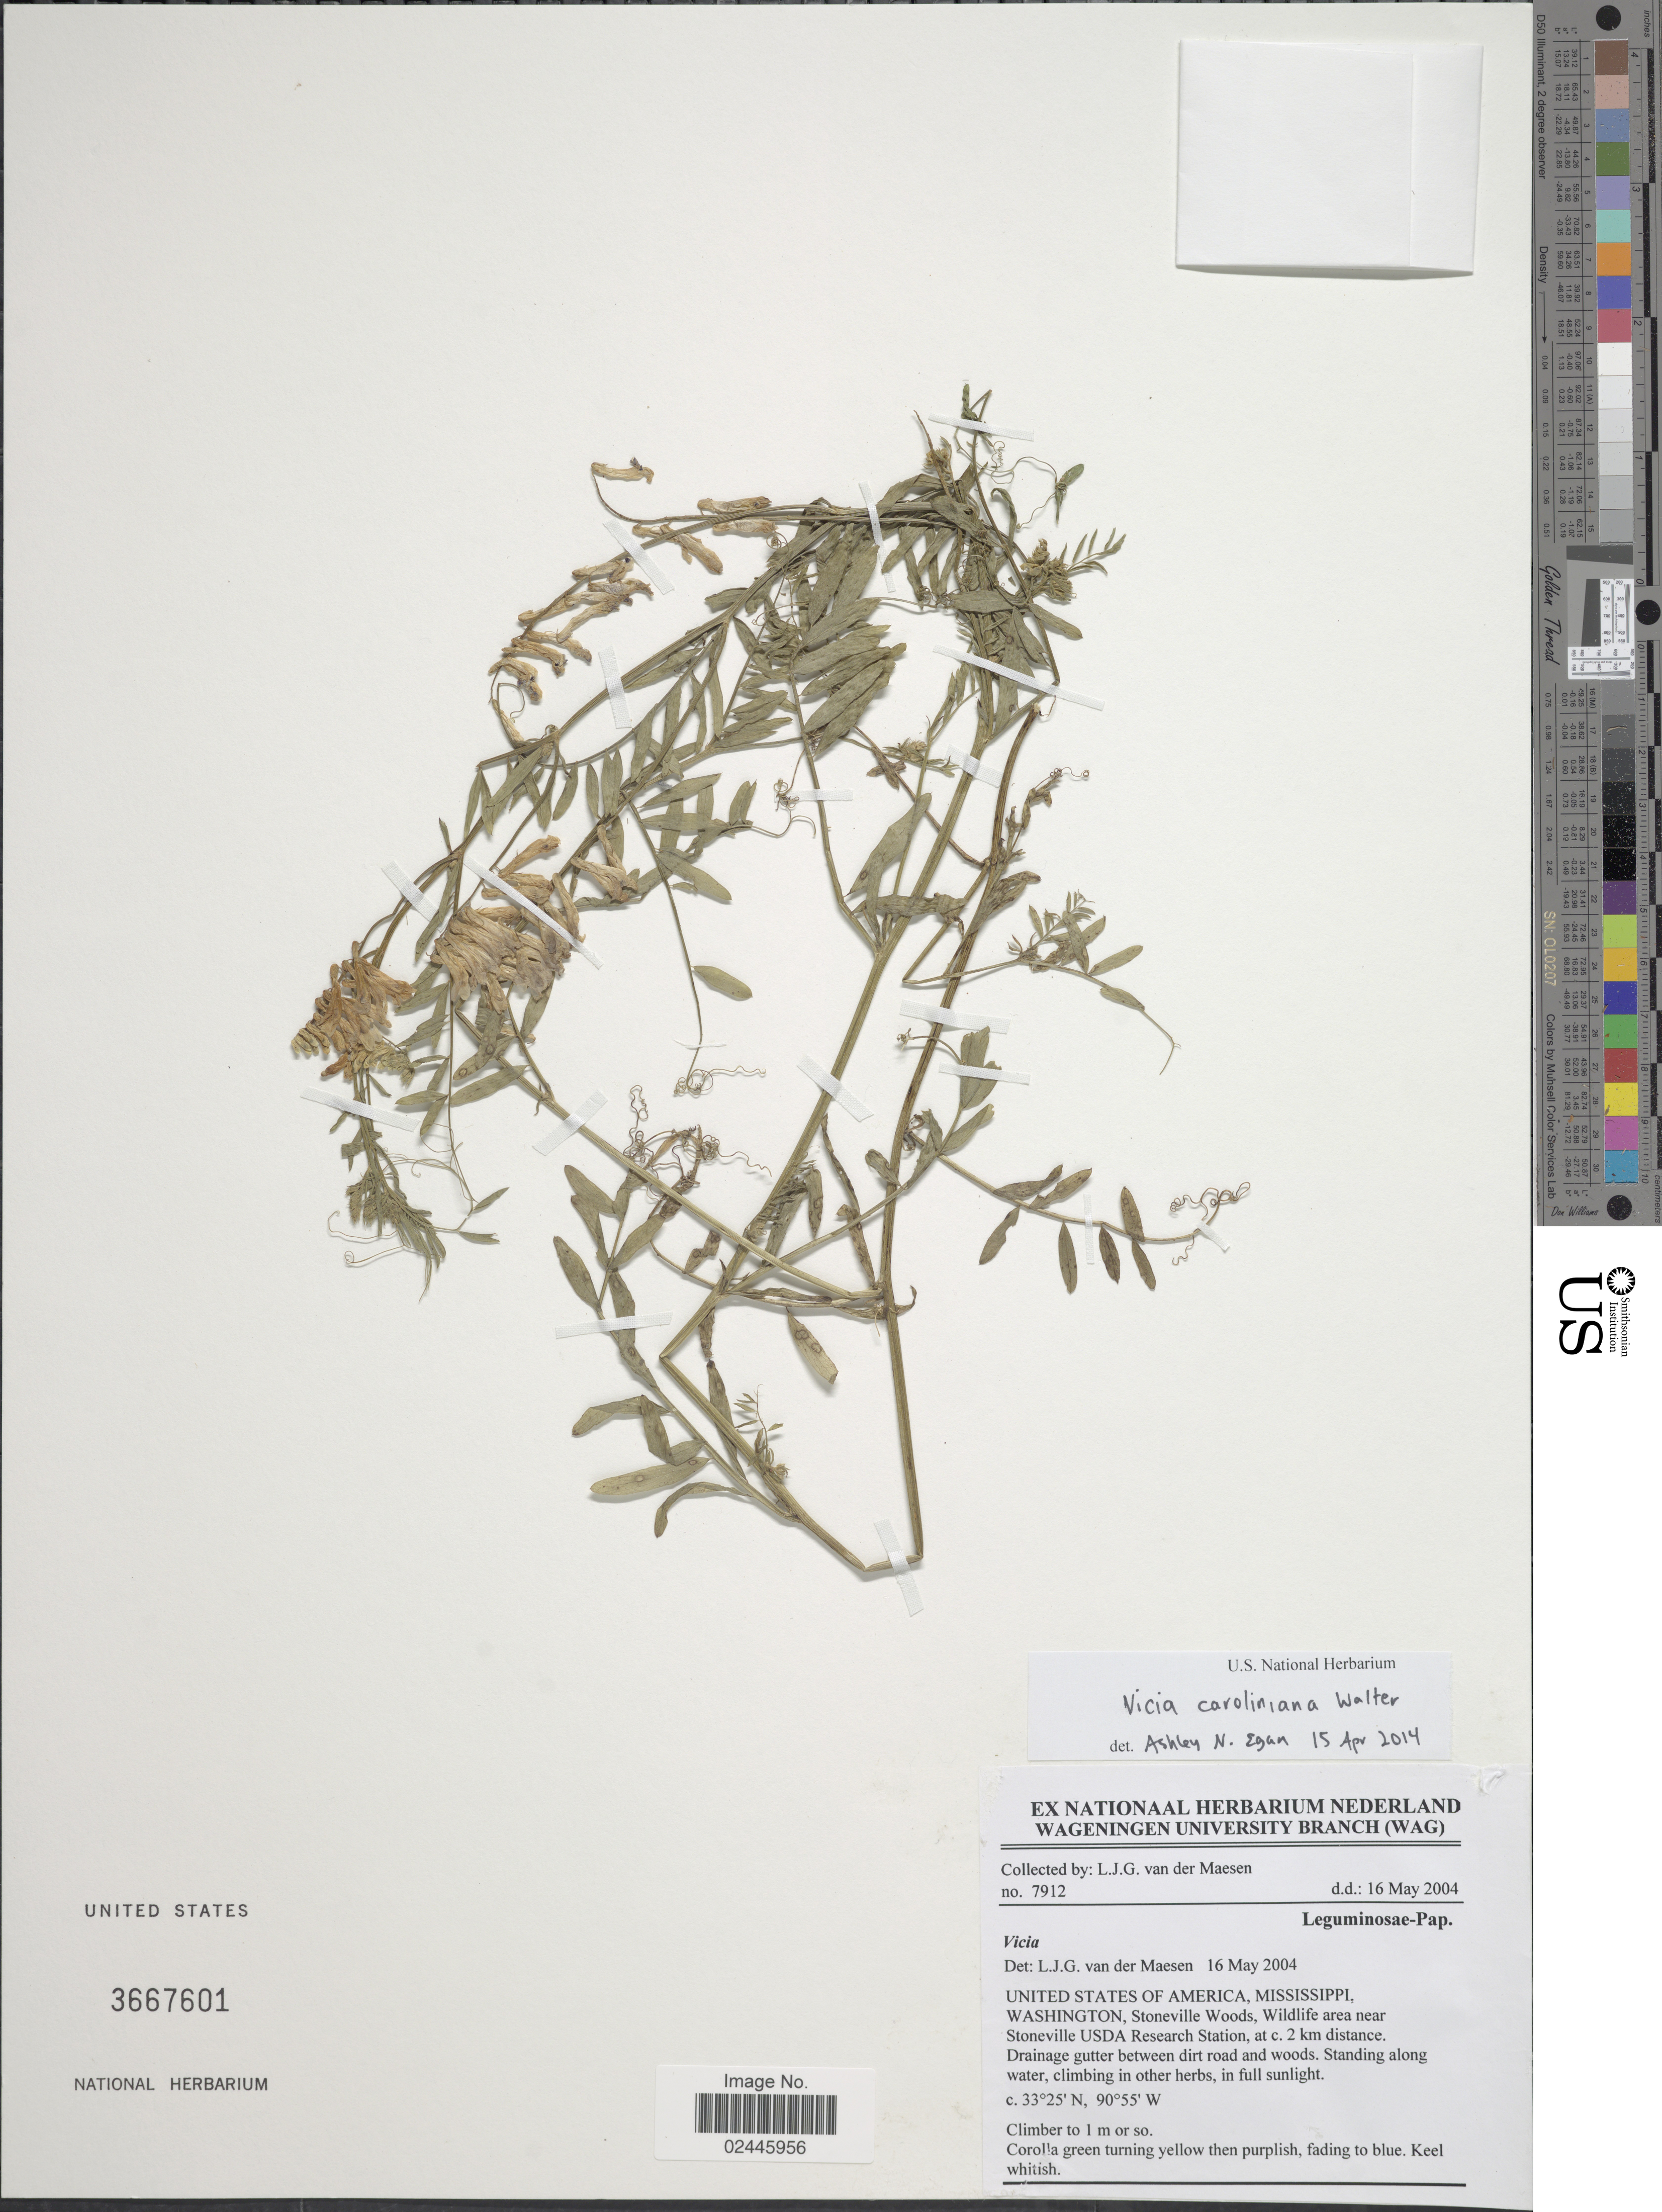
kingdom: Plantae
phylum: Tracheophyta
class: Magnoliopsida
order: Fabales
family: Fabaceae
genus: Vicia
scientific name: Vicia caroliniana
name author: Walter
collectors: L. van der Maesen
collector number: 7912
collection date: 2004-05-16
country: United States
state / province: Mississippi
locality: Washington, Stoneville Woods, Wildlife area near Stonesville USDA Research Station, at c. 2 km distance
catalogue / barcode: US 3667601